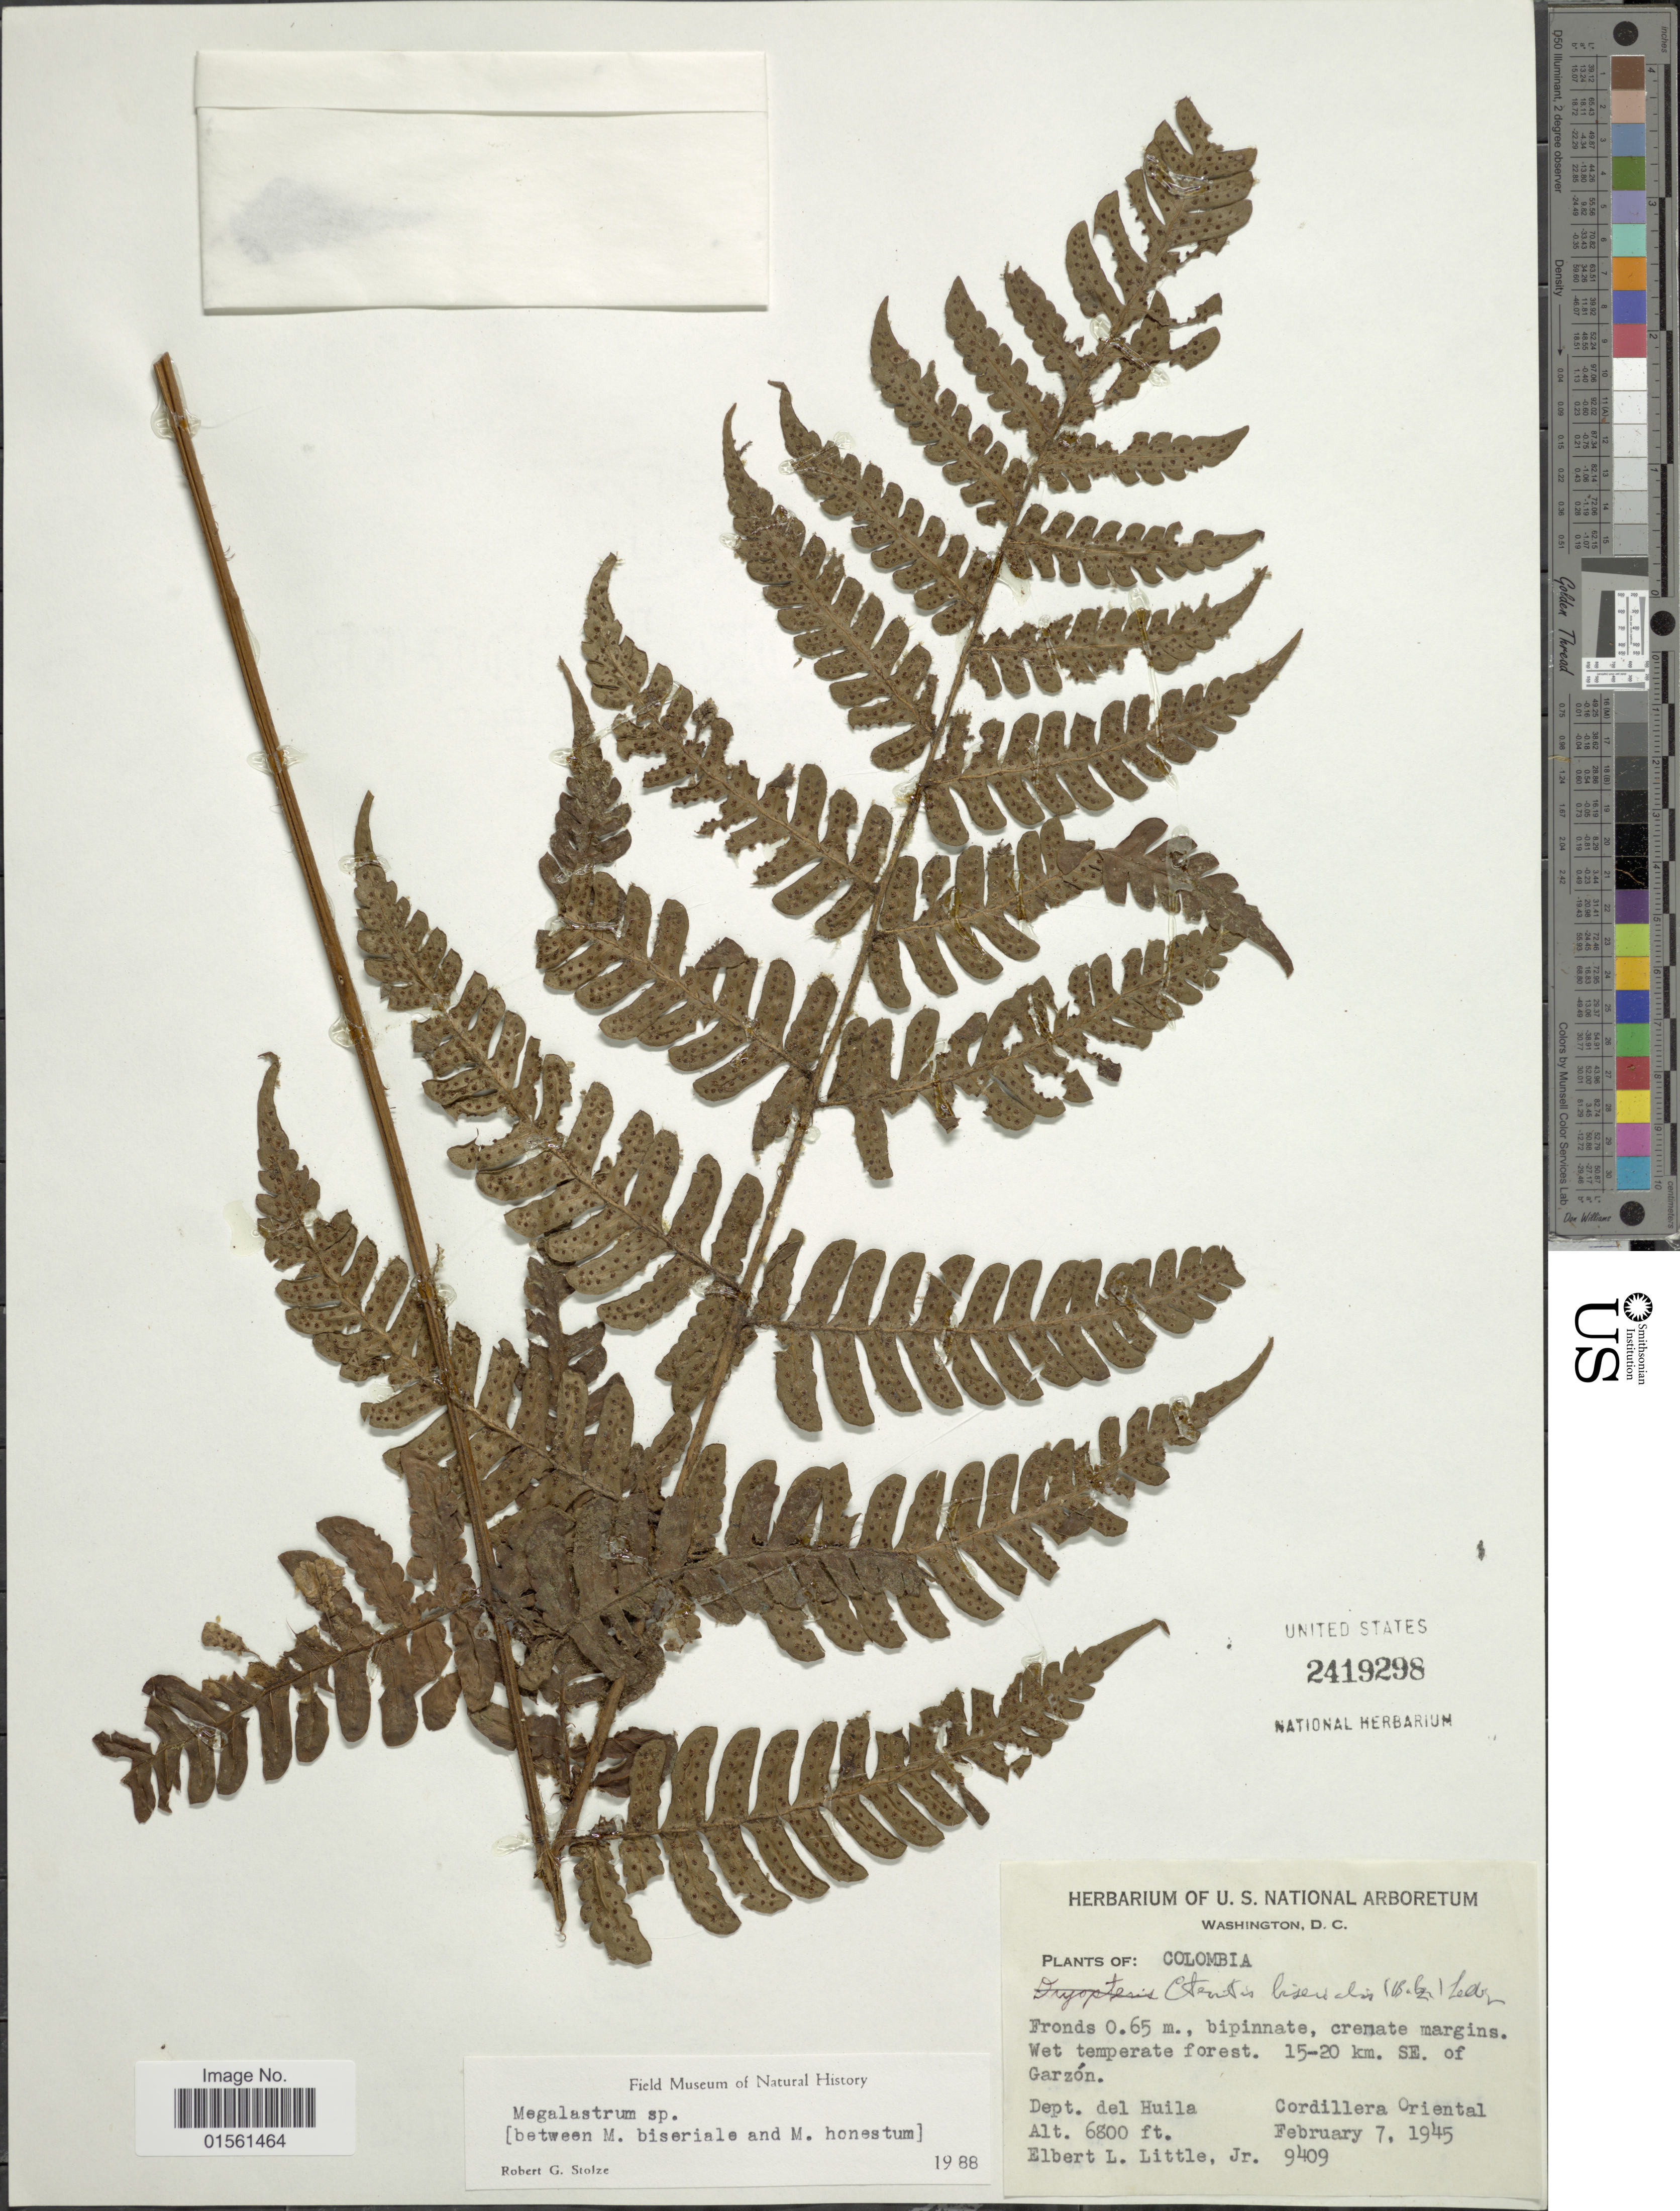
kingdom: Plantae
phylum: Tracheophyta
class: Polypodiopsida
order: Polypodiales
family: Dryopteridaceae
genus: Megalastrum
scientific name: Megalastrum sp.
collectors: E. L. Little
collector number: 9409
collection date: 1945-02-07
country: Colombia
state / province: Huila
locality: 15-20 km. SE. of Garzon, Dept. del Huila, Cordillera Oriental.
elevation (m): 2073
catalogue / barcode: US 2419298